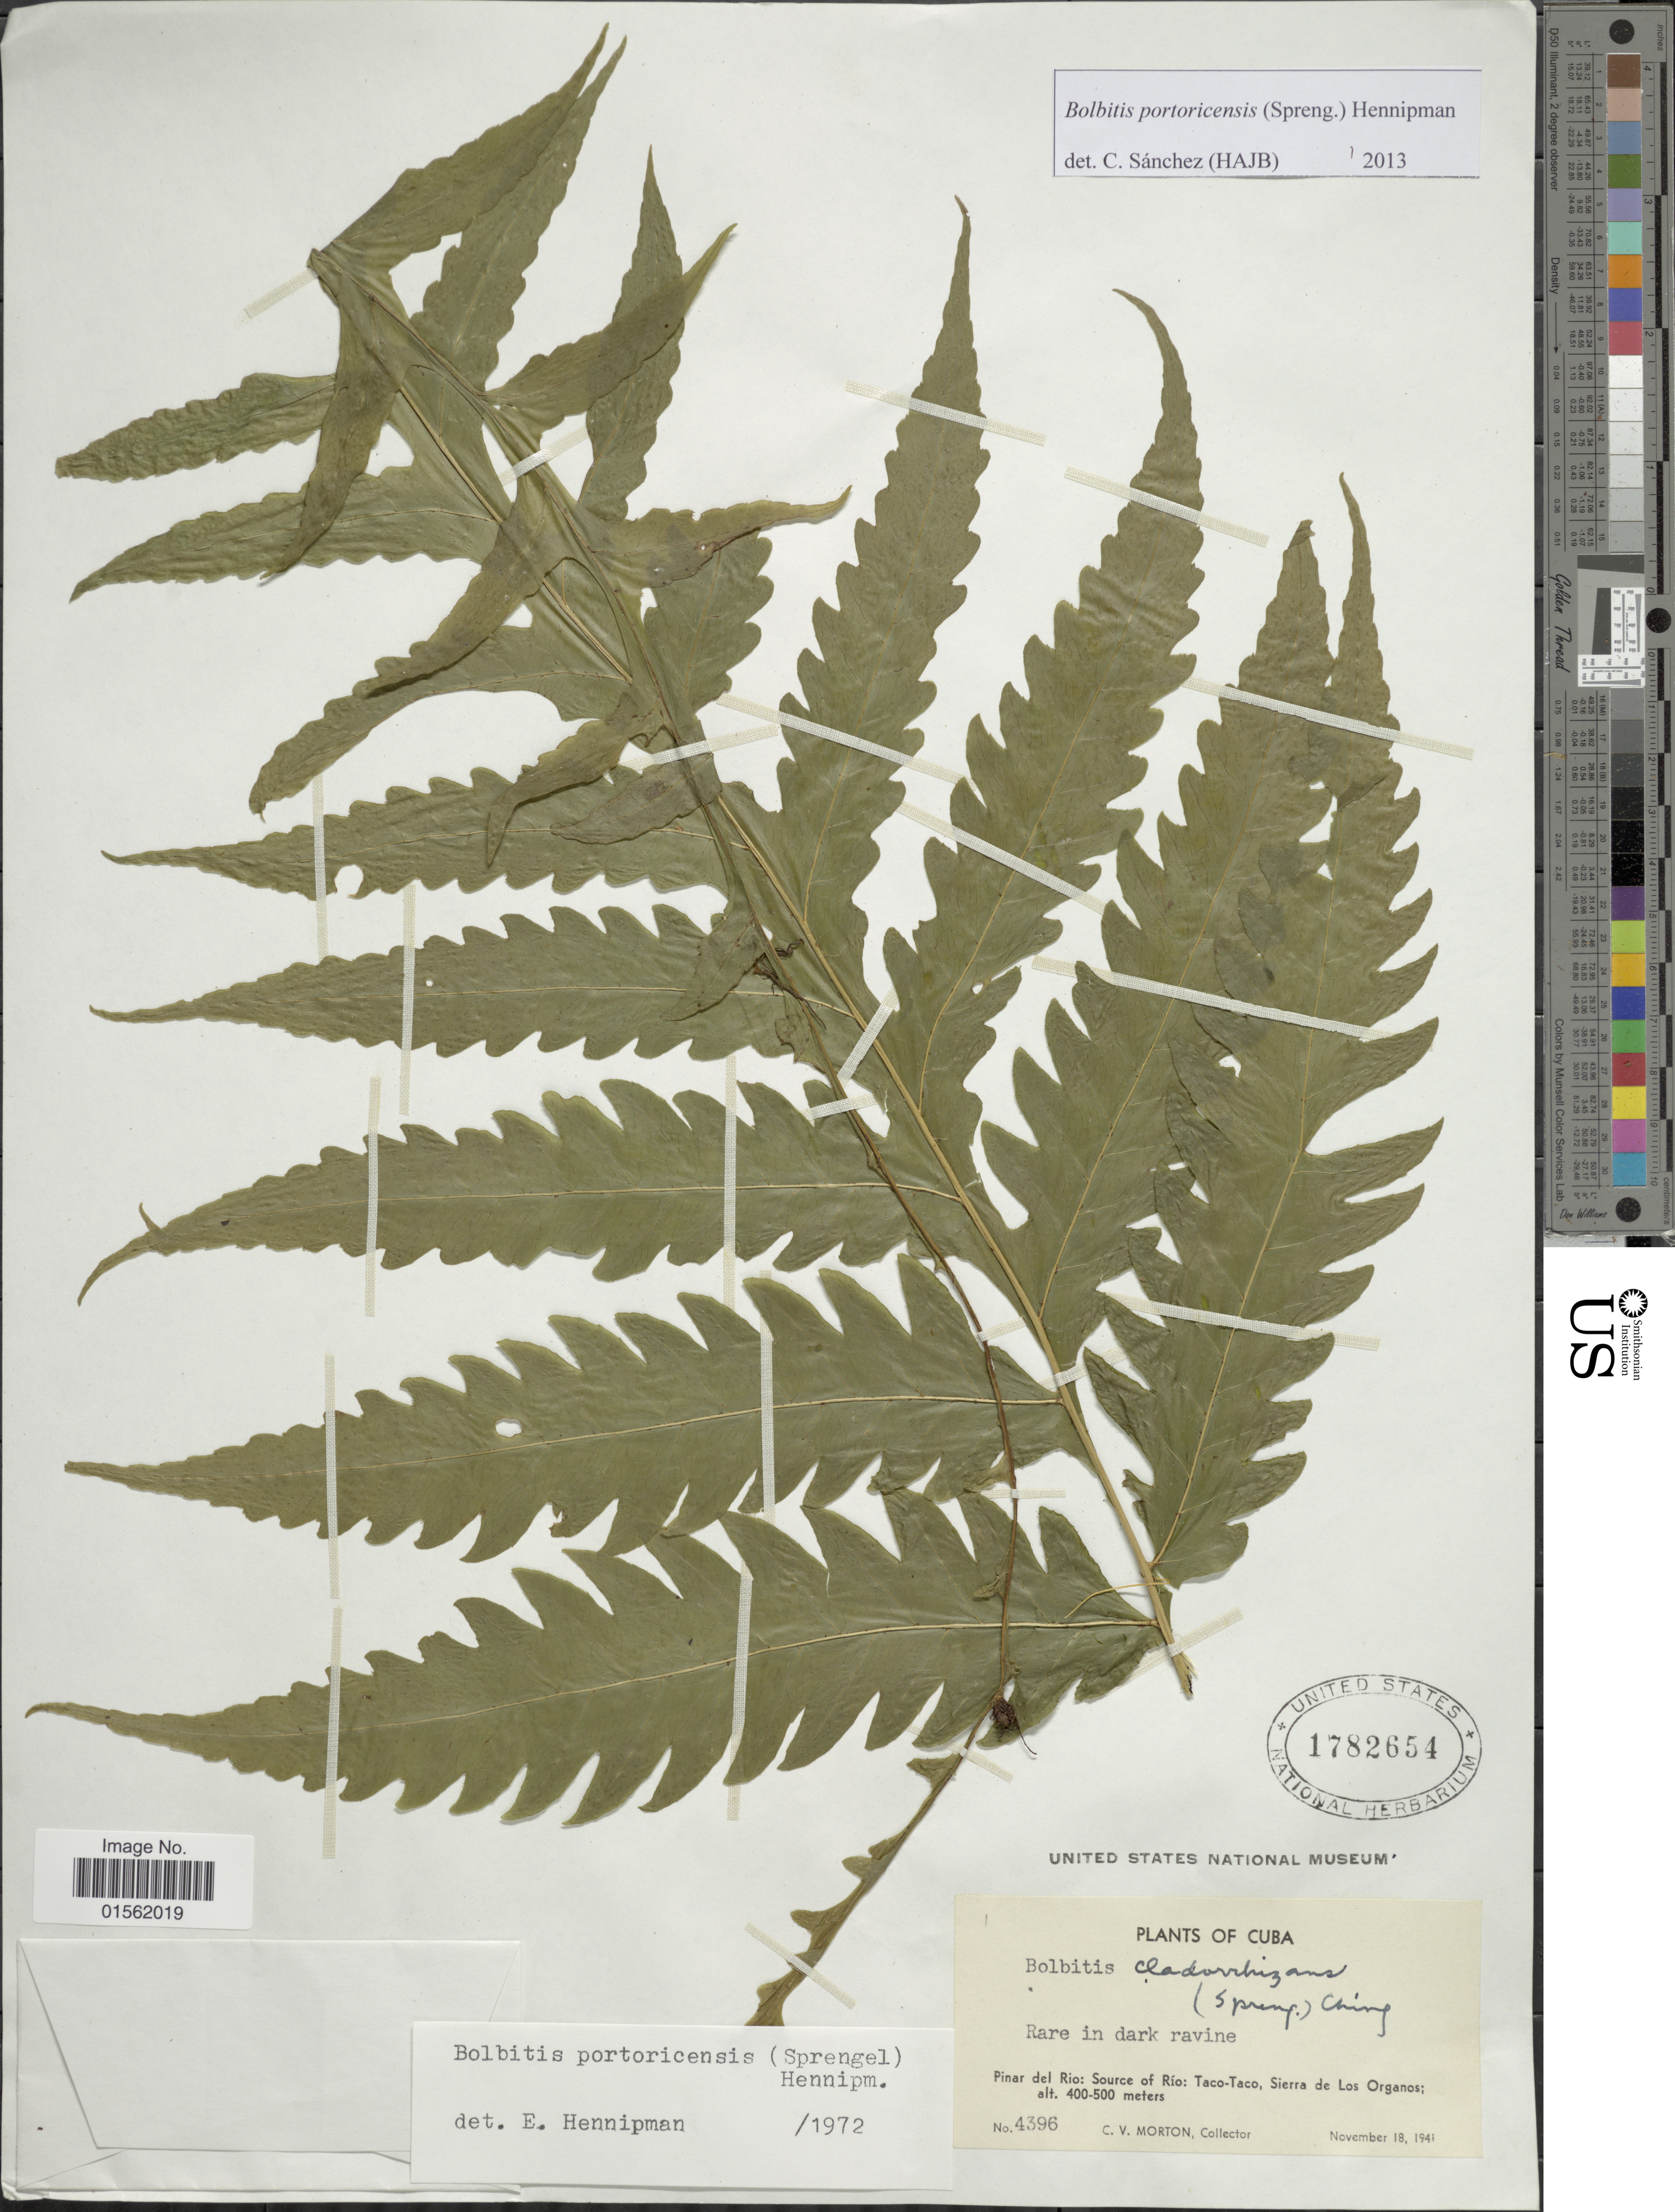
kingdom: Plantae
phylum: Tracheophyta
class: Polypodiopsida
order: Polypodiales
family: Dryopteridaceae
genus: Bolbitis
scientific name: Bolbitis portoricensis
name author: (Spreng.) Hennipman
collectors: C. V. Morton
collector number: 4396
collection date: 1941-11-18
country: Cuba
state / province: Pinar del Río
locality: Source of Río: Taco-Taco, Sierra de Los Organos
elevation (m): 400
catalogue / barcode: US 1782654